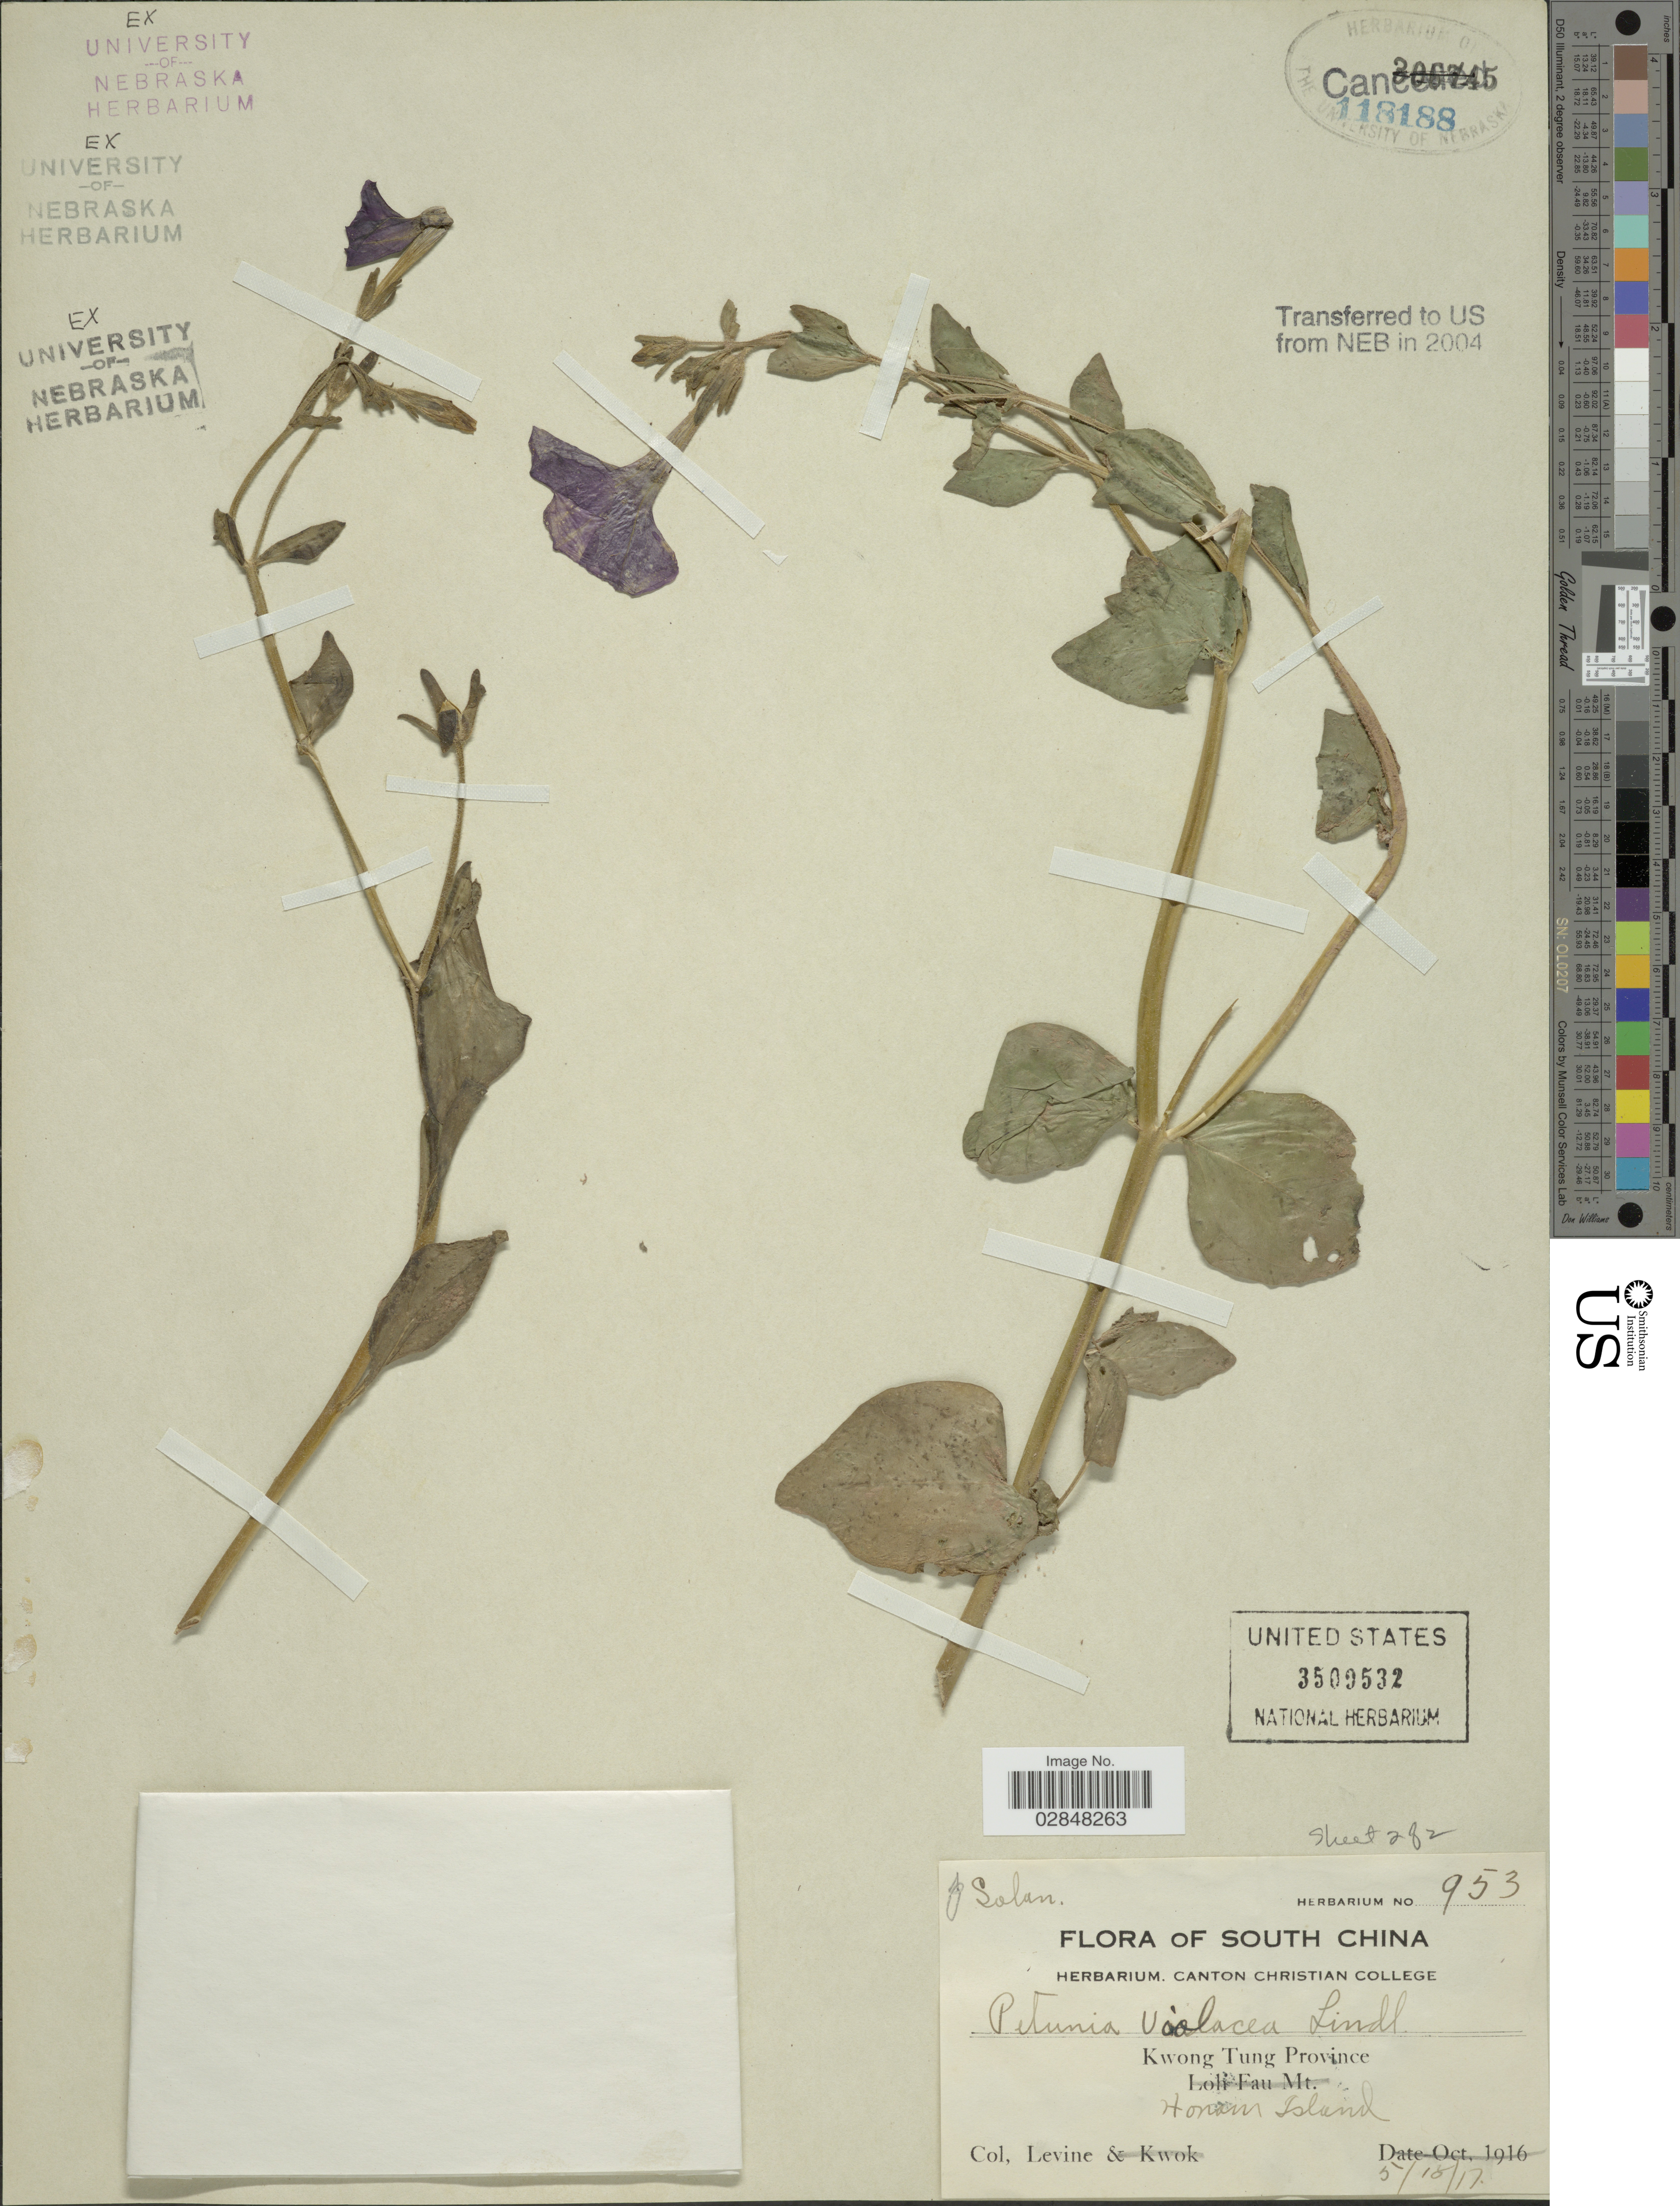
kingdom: Plantae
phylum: Tracheophyta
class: Magnoliopsida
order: Solanales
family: Solanaceae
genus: Petunia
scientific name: Petunia violacea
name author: Lindl.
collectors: -. Levine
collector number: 953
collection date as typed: Transcribed d/m/y: 18/5/17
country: China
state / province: Guangdong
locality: South China. Kwong Tung Province. Honam Island.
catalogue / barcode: US 3509532